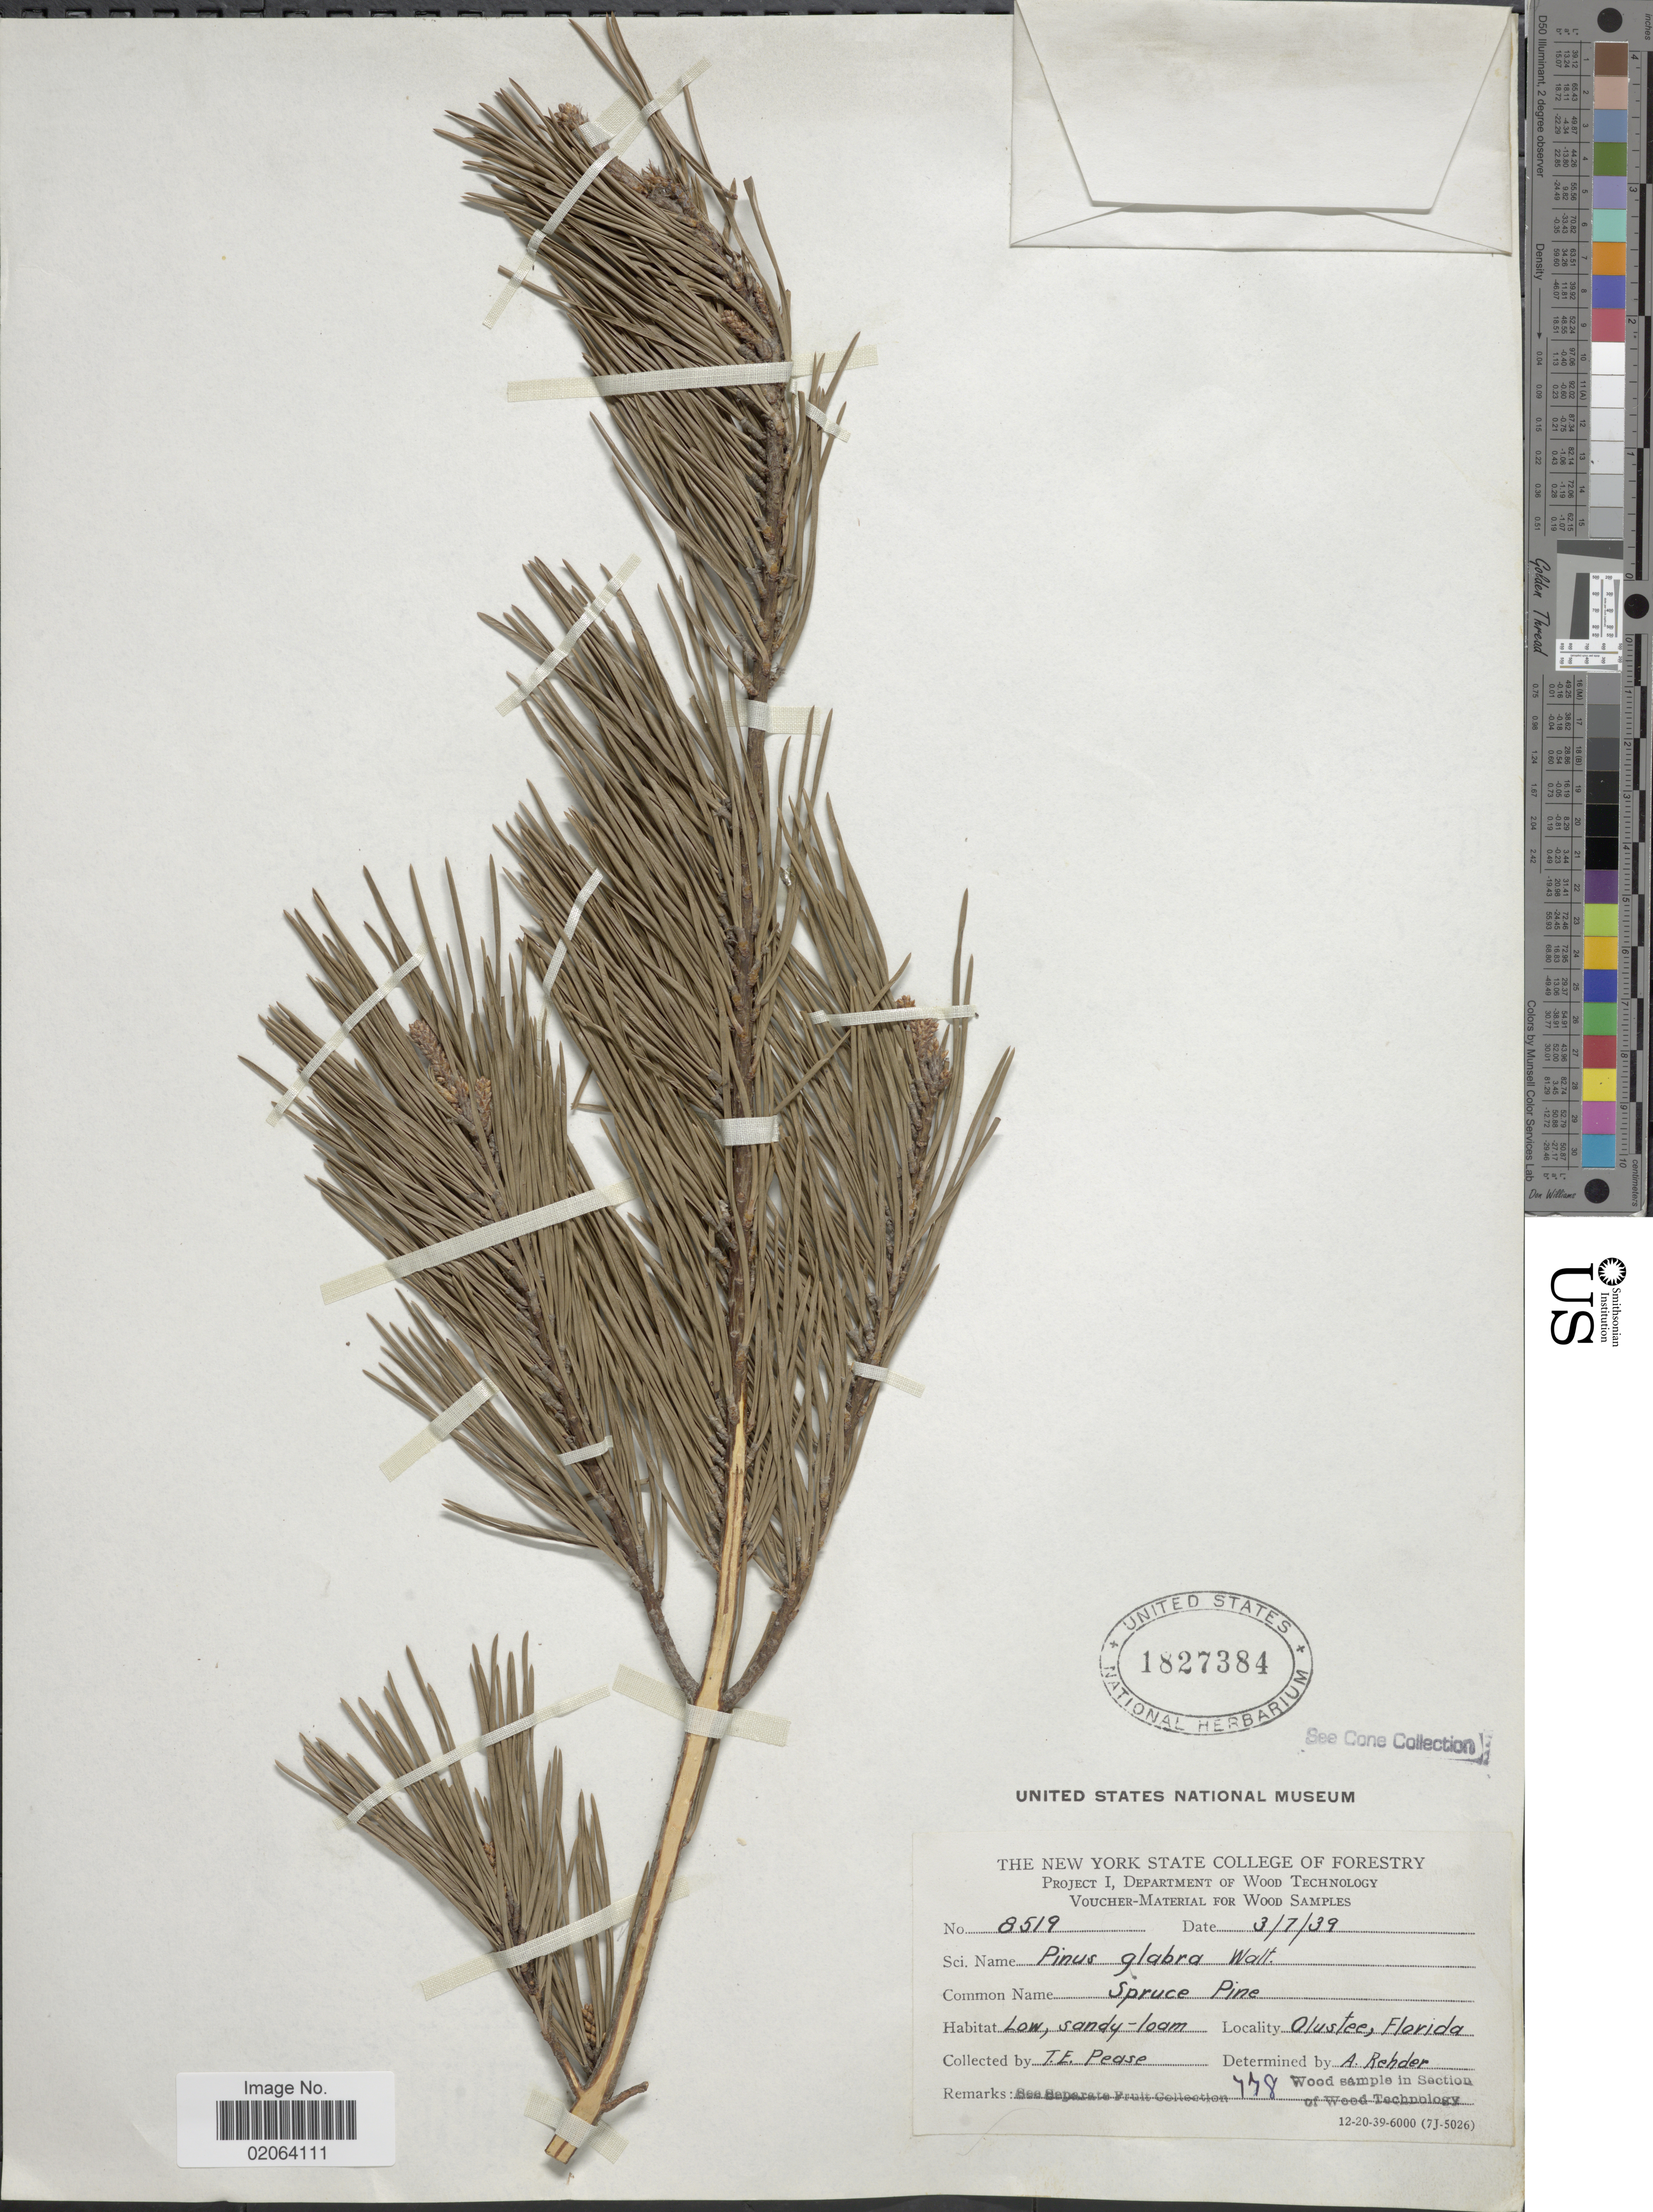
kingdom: Plantae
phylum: Tracheophyta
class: Pinopsida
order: Pinales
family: Pinaceae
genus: Pinus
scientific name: Pinus glabra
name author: Walter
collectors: T. Pease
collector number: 8519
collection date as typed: Transcribed d/m/y: 7/3/39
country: United States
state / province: Florida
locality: Olustee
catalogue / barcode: US 1827384